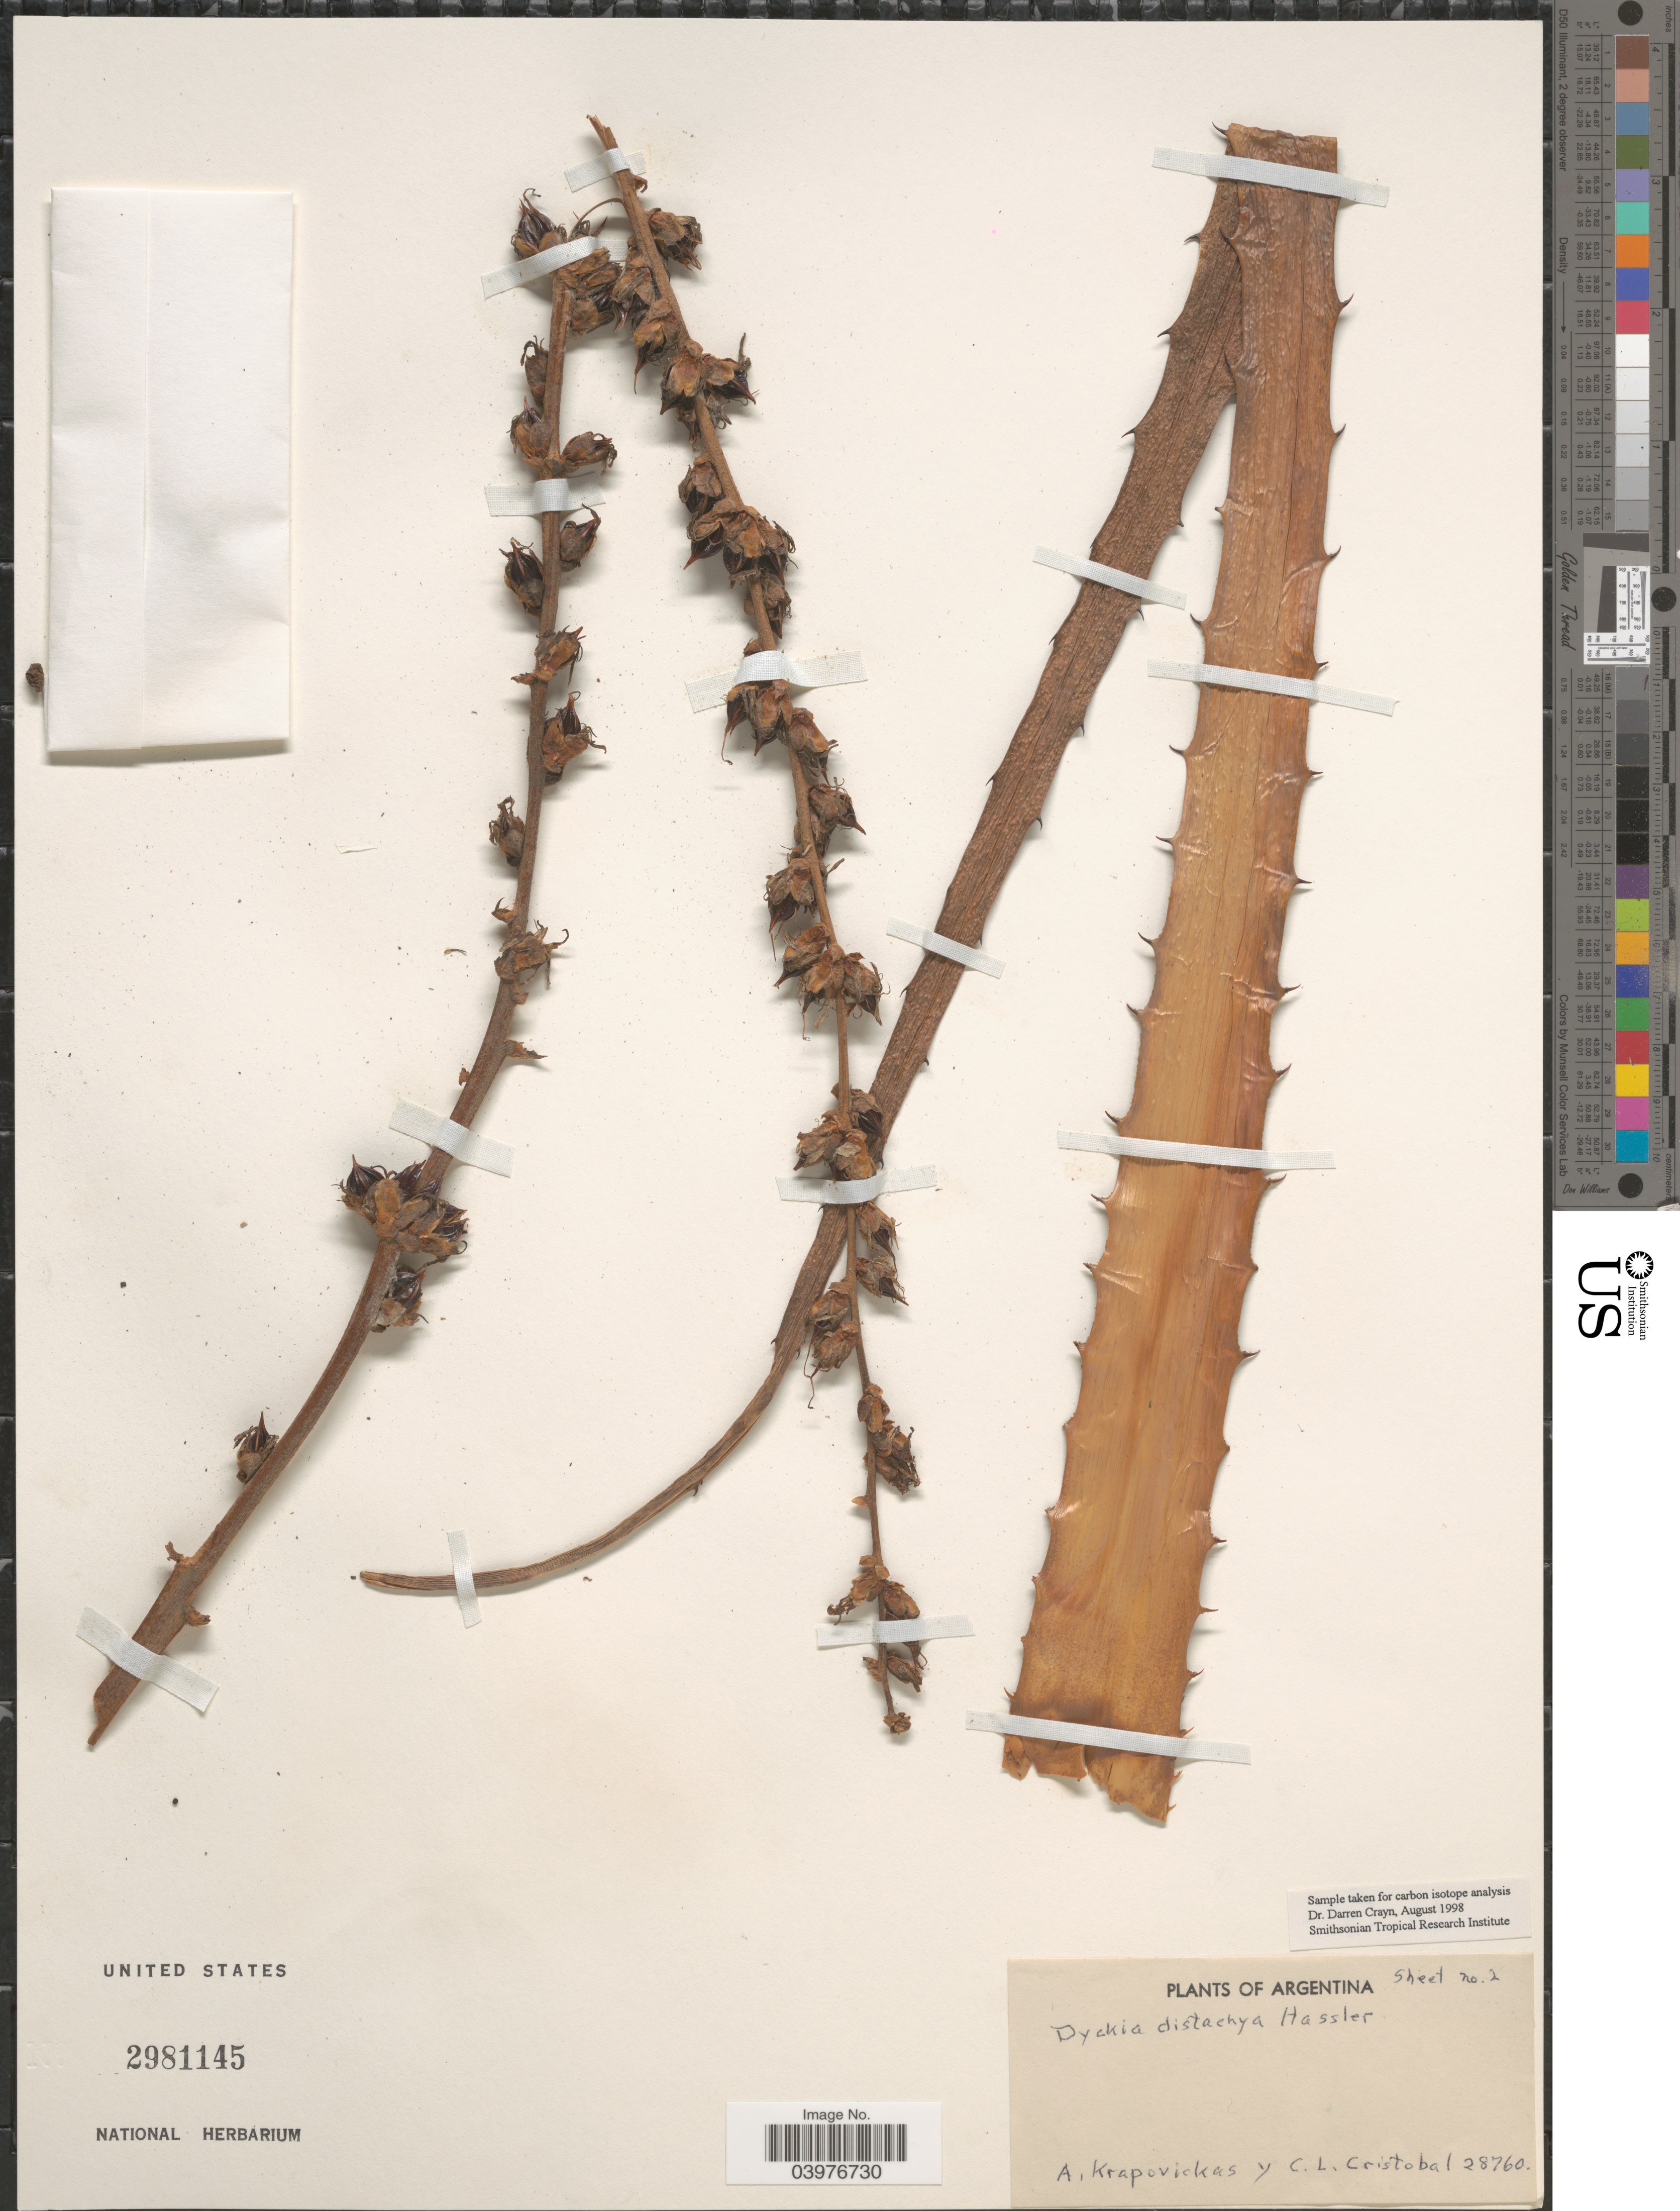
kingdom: Plantae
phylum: Tracheophyta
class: Liliopsida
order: Poales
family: Bromeliaceae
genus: Dyckia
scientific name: Dyckia crocea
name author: L.B. Sm.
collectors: A. Krapovickas & C. Cristobal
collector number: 28760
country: Argentina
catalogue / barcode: US 2981145